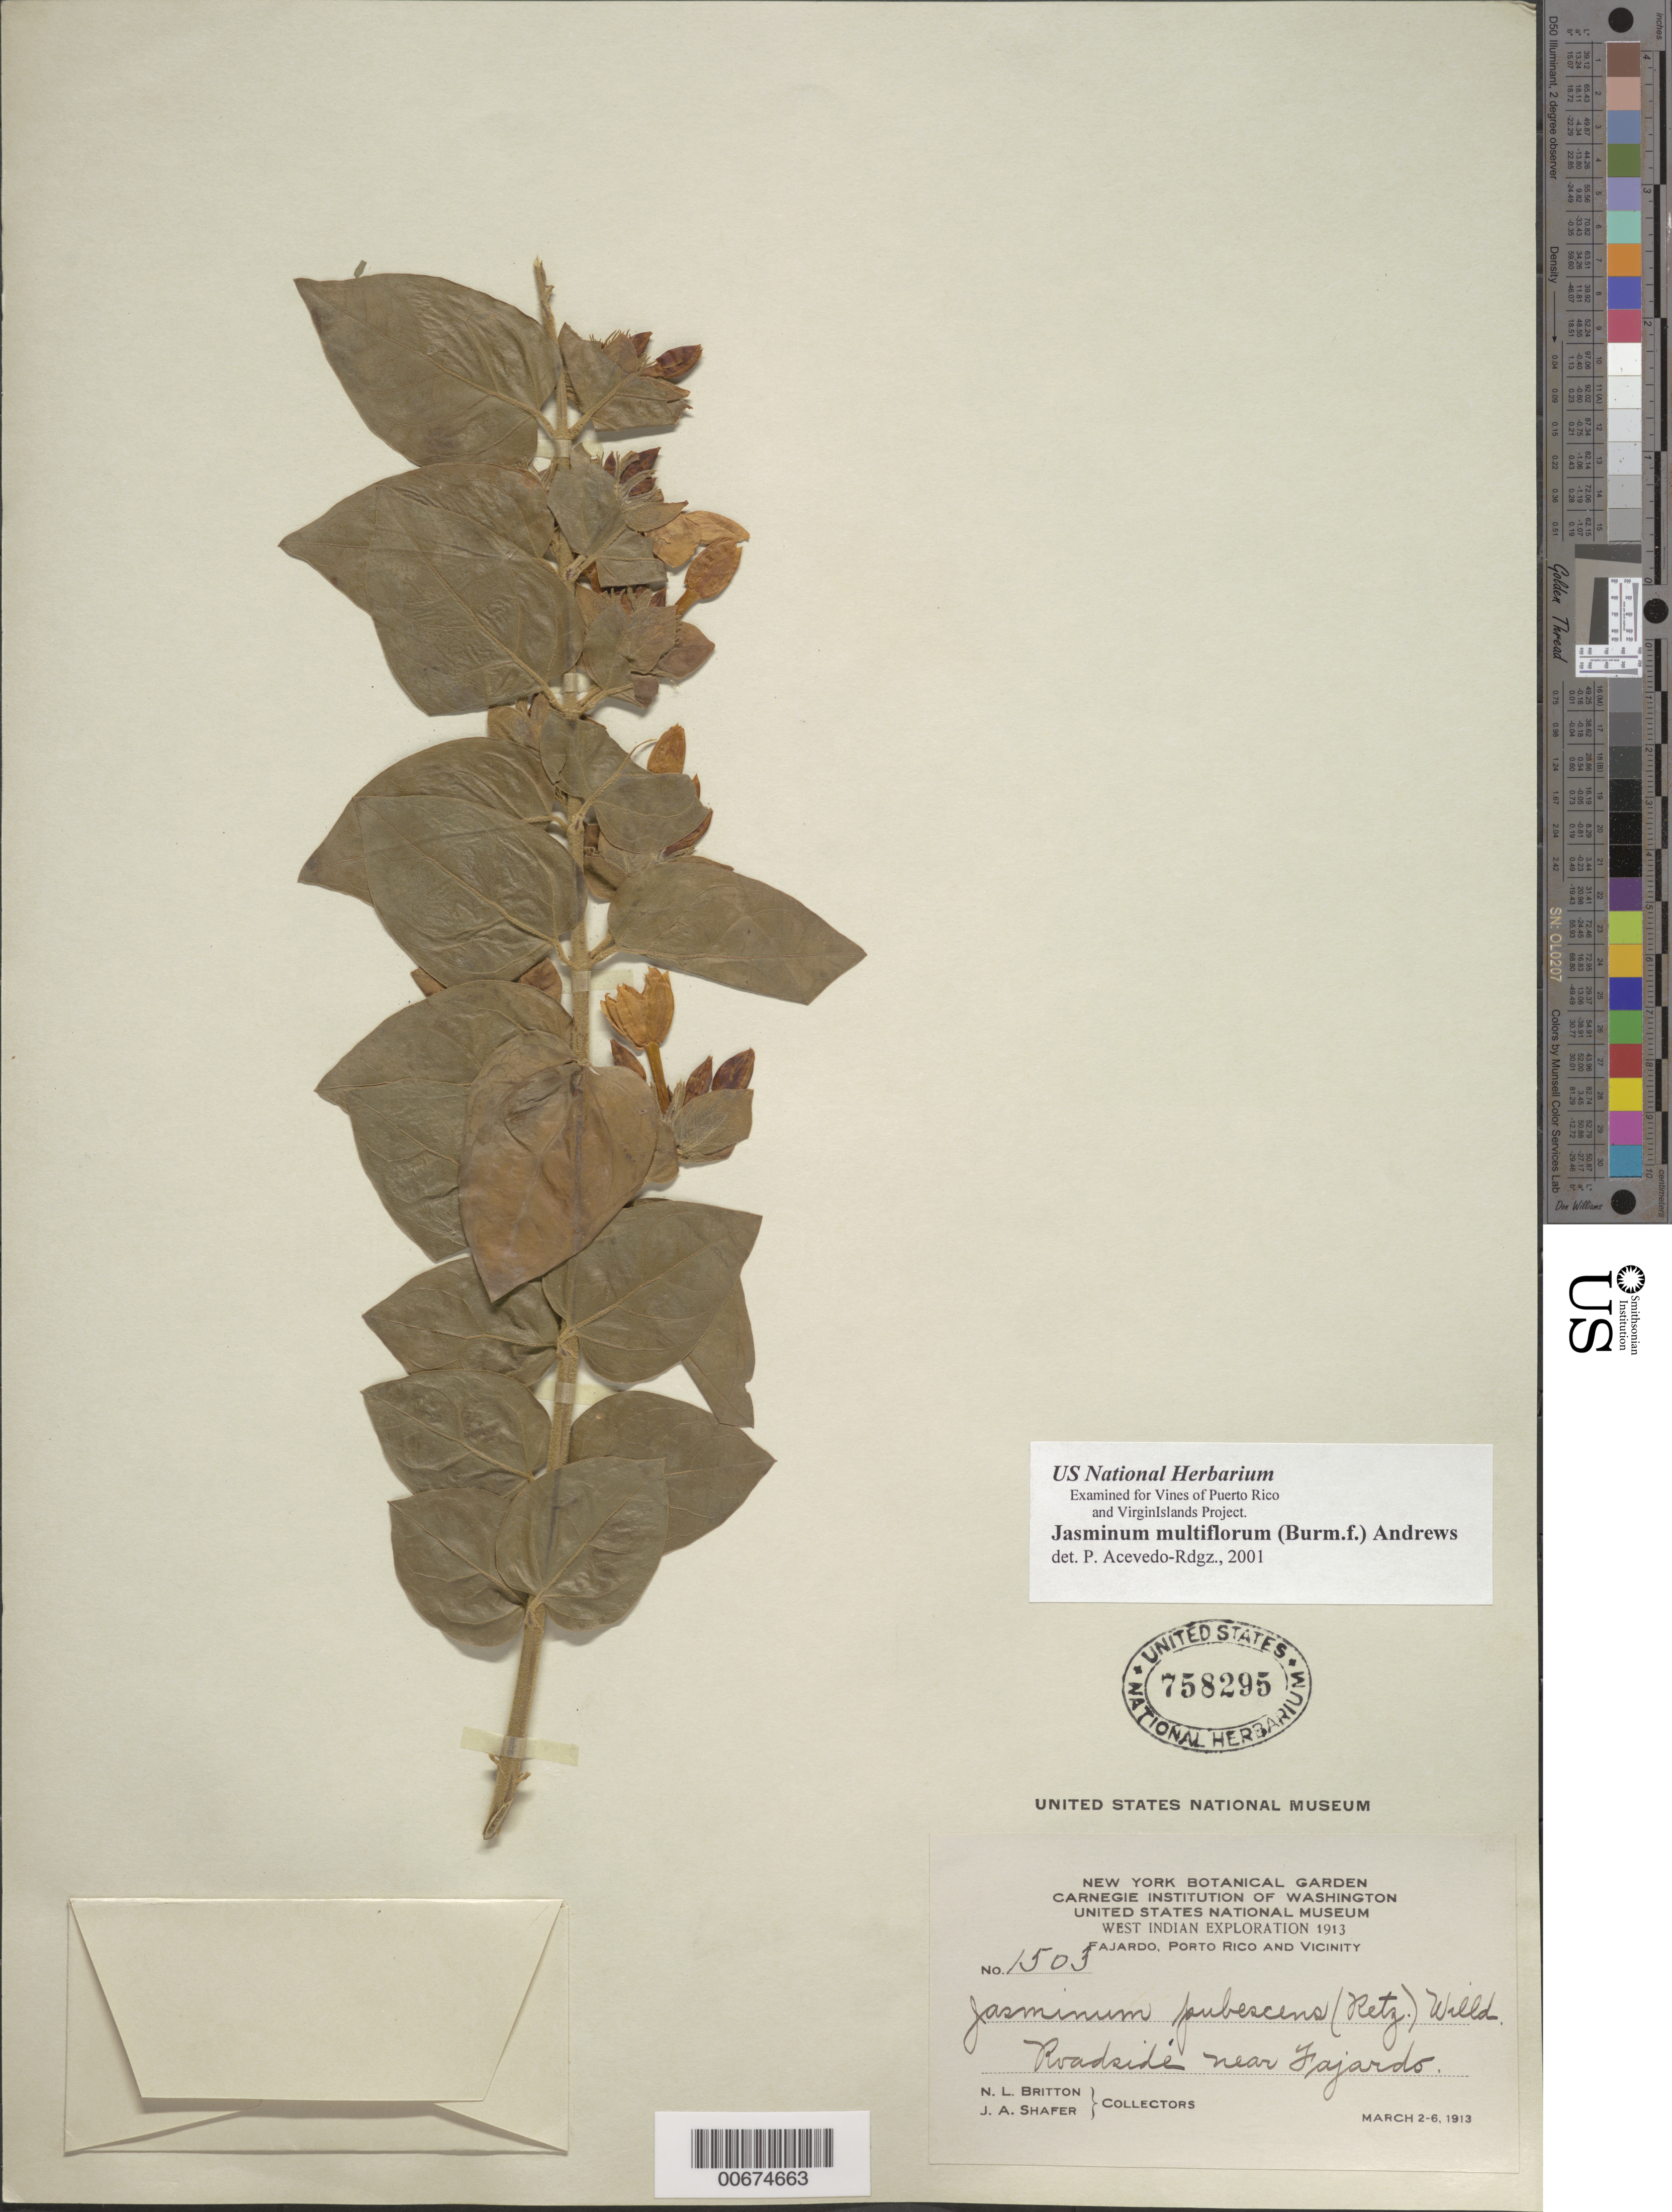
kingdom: Plantae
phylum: Tracheophyta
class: Magnoliopsida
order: Lamiales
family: Oleaceae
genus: Jasminum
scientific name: Jasminum multiflorum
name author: (Burm. f.) Andrews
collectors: N. Britton & J. A. Shafer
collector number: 1503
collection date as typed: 02 Mar 1913 to 06 Mar 1913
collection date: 1913-03-02/1913-03-06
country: Puerto Rico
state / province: Fajardo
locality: near Fajardo. Roadside.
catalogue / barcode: US 758295